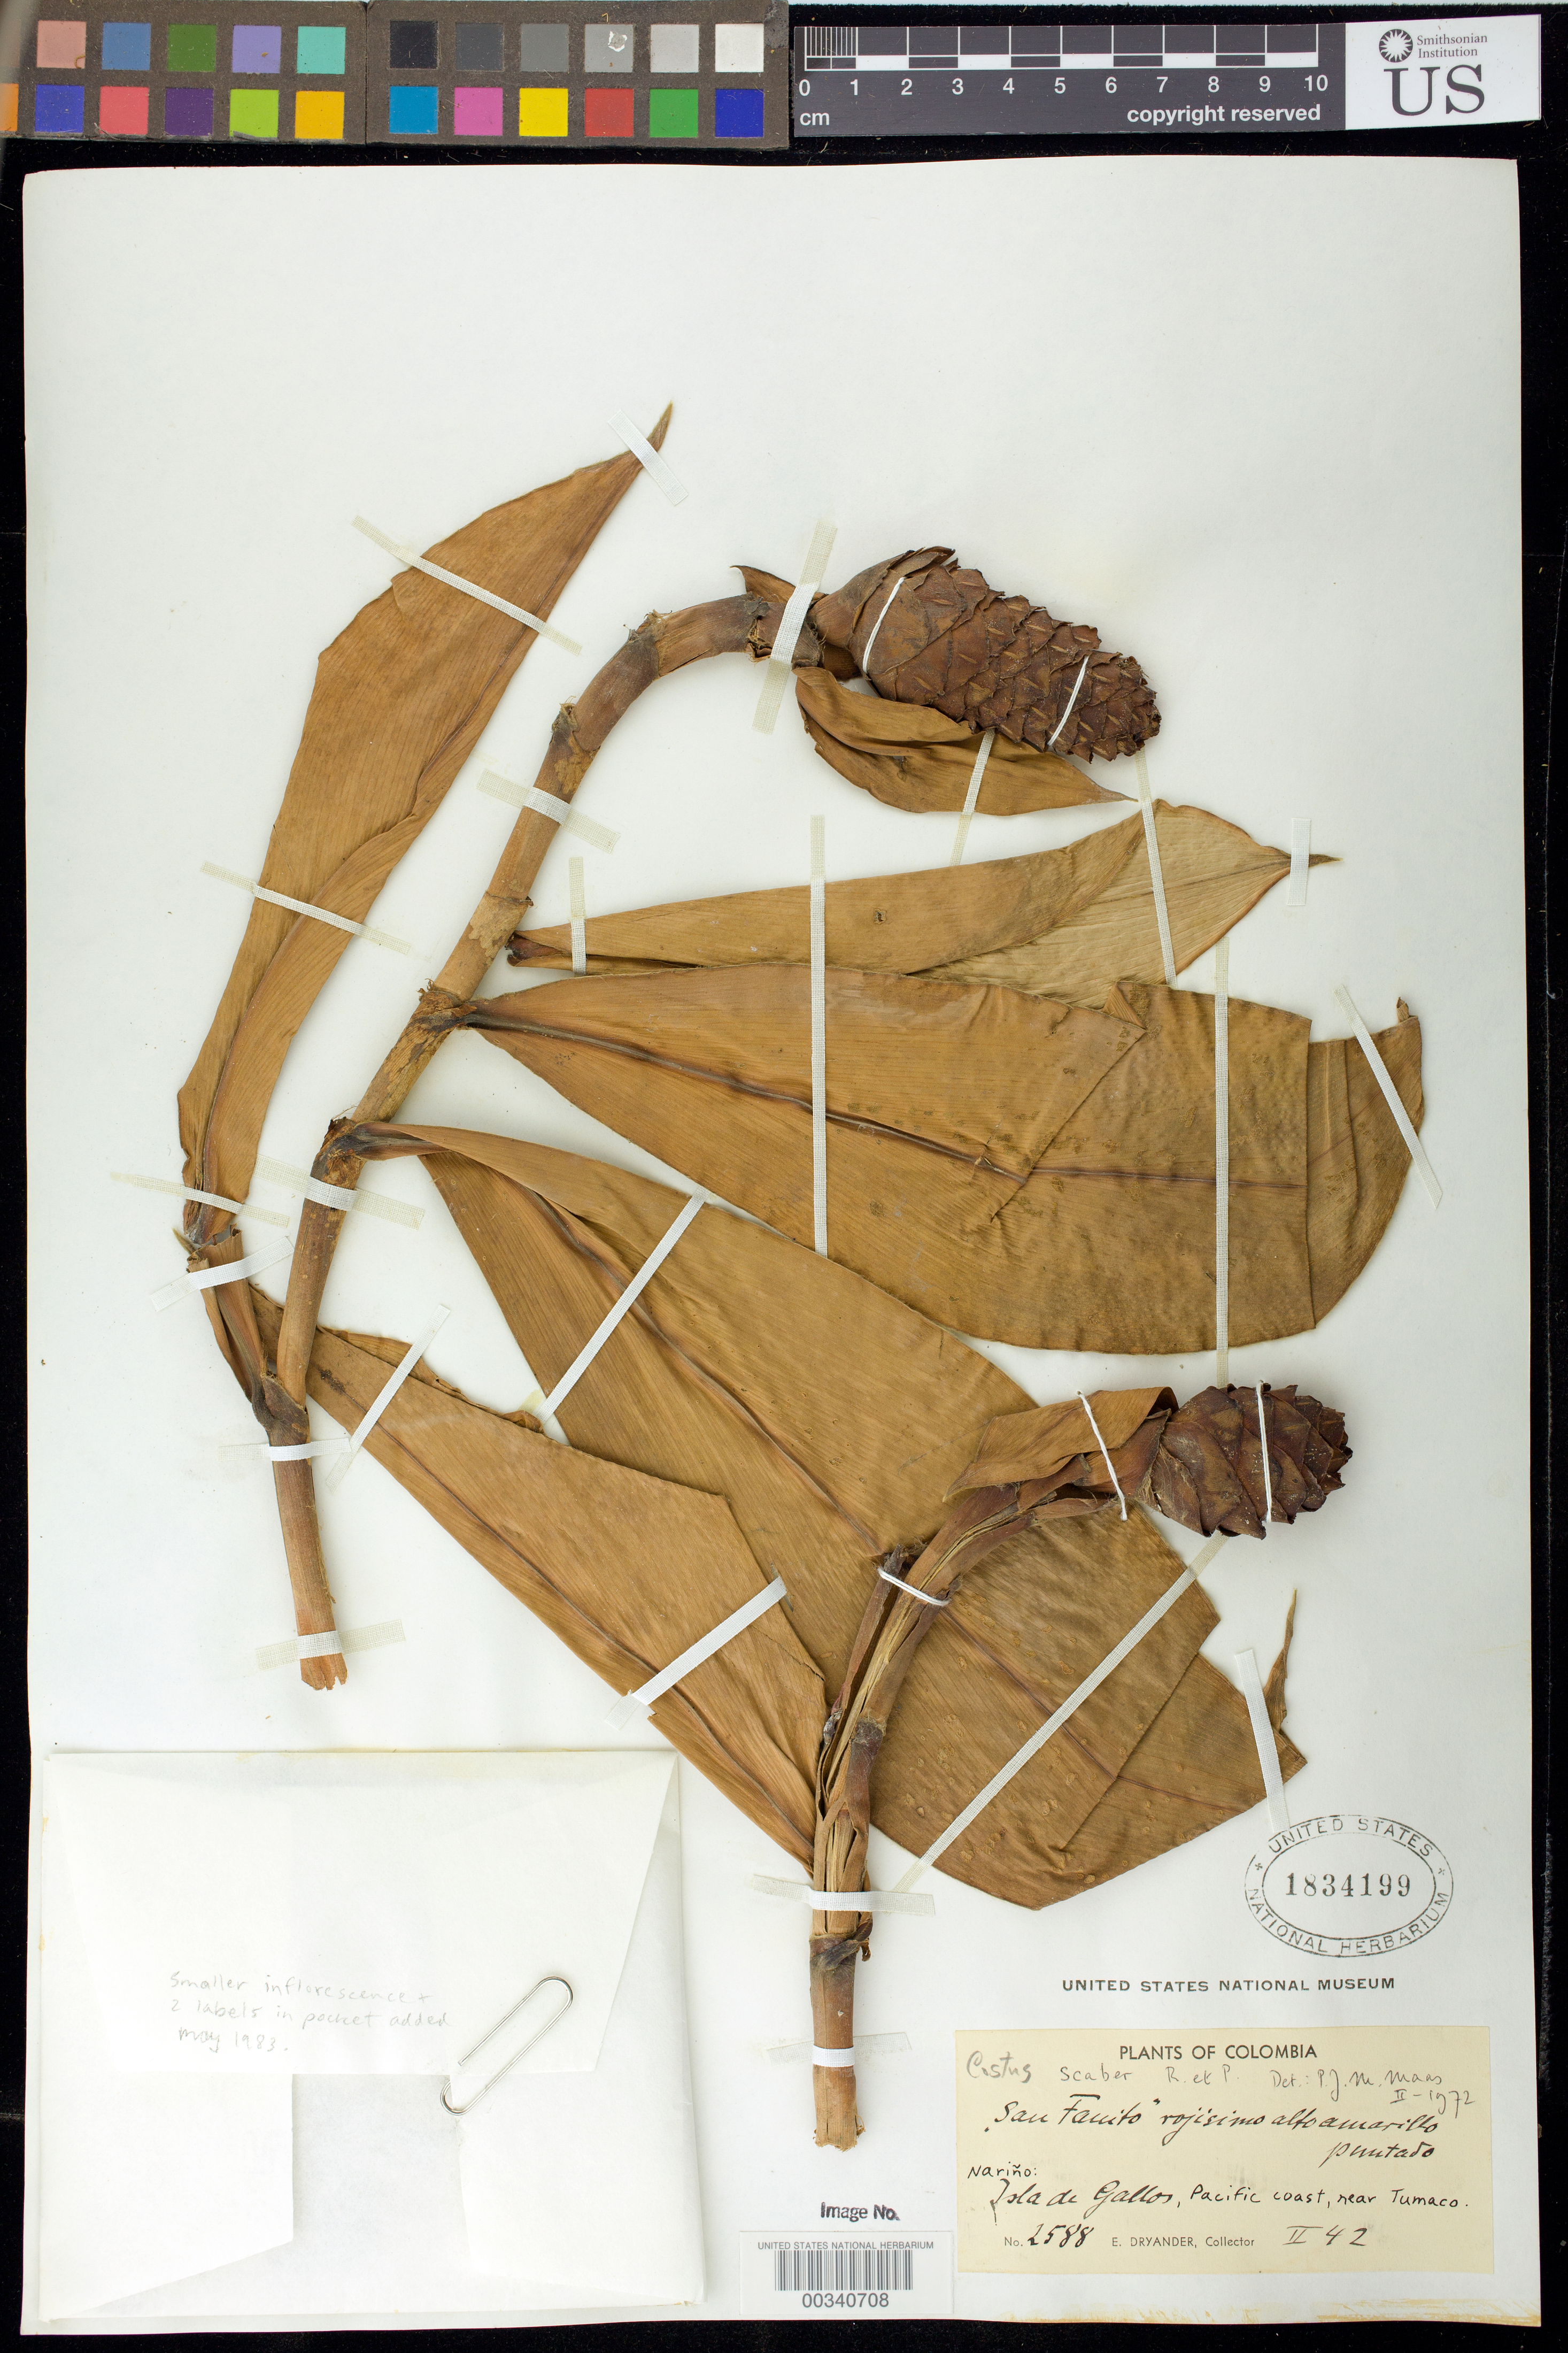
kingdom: Plantae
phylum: Tracheophyta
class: Liliopsida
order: Zingiberales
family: Costaceae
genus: Costus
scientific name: Costus scaber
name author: Ruiz & Pav.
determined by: Maas, Paul J. M.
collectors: E. I. Dryander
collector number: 2588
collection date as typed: Feb 1942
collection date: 1942-02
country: Colombia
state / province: Nariño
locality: Isla de Gallos, Pacific Coast, near Tumaco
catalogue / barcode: US 1834199